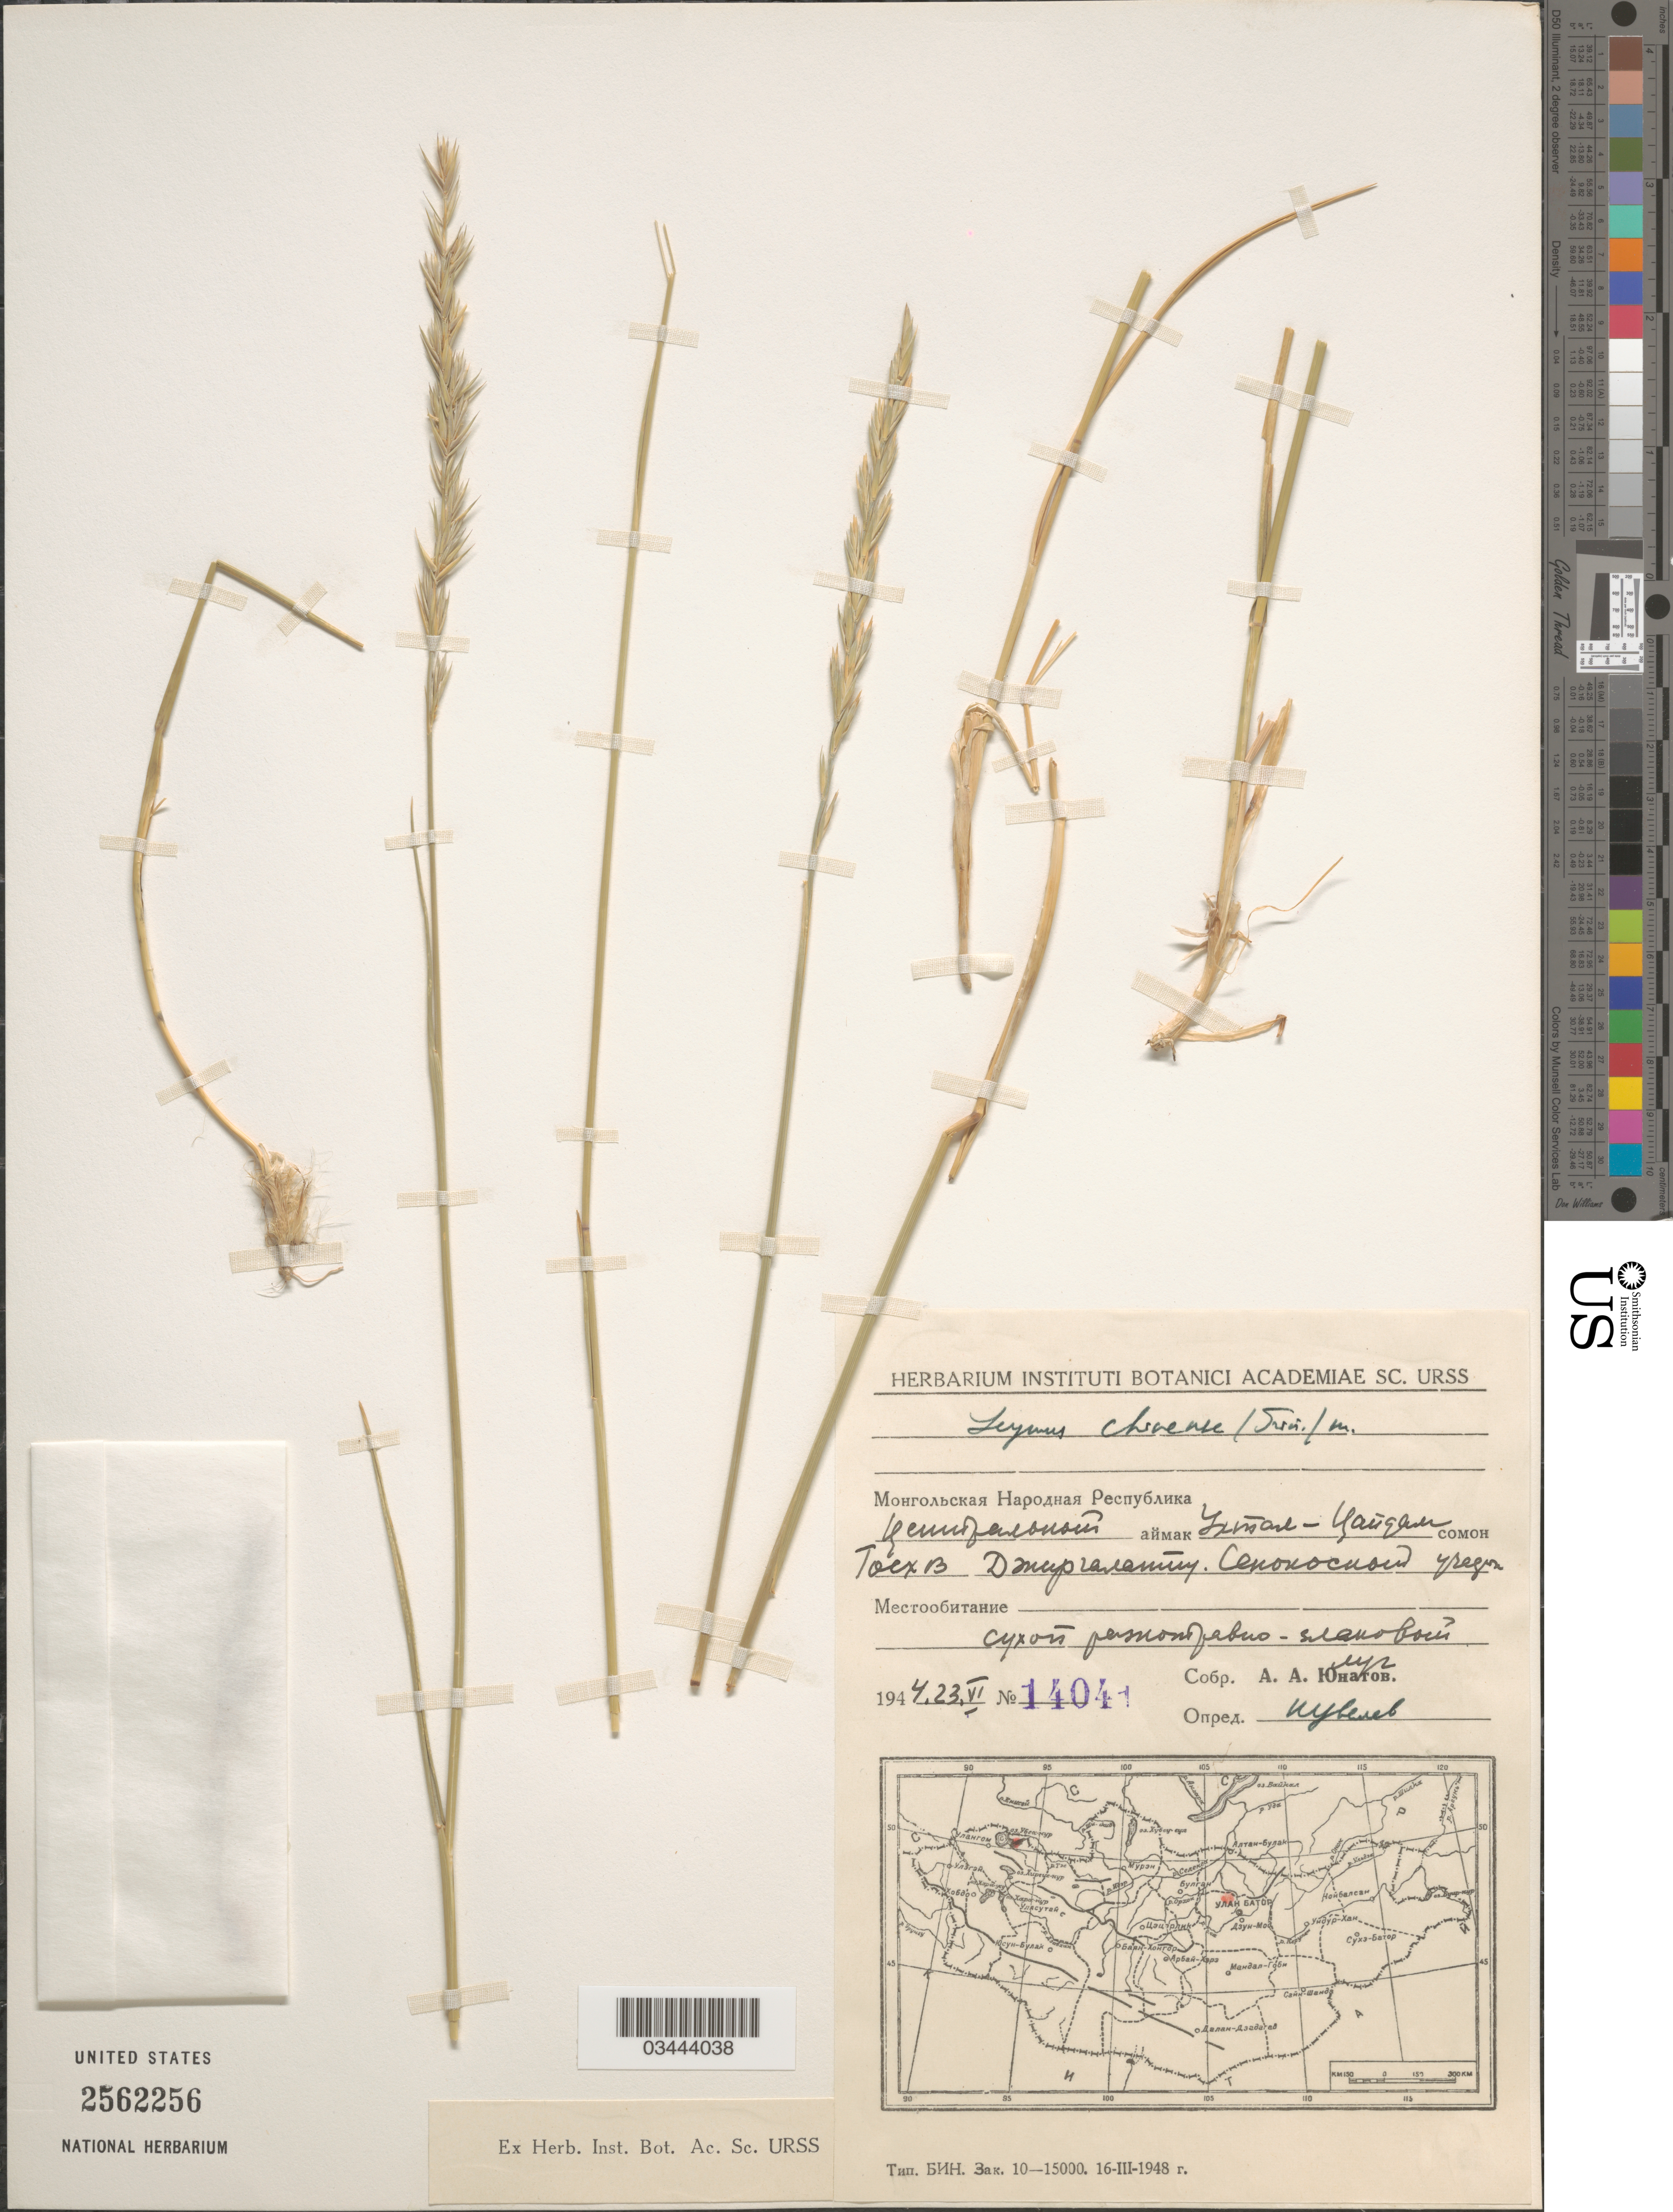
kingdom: Plantae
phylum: Tracheophyta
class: Liliopsida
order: Poales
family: Poaceae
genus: Leymus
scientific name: Leymus chinensis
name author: (Trin.) Tzvelev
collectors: A. Unatov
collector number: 14041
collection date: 1944-06-23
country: Mongolia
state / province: Tov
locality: Ukhtal-Tsaydam District, Jirgalanta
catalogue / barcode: US 2562256